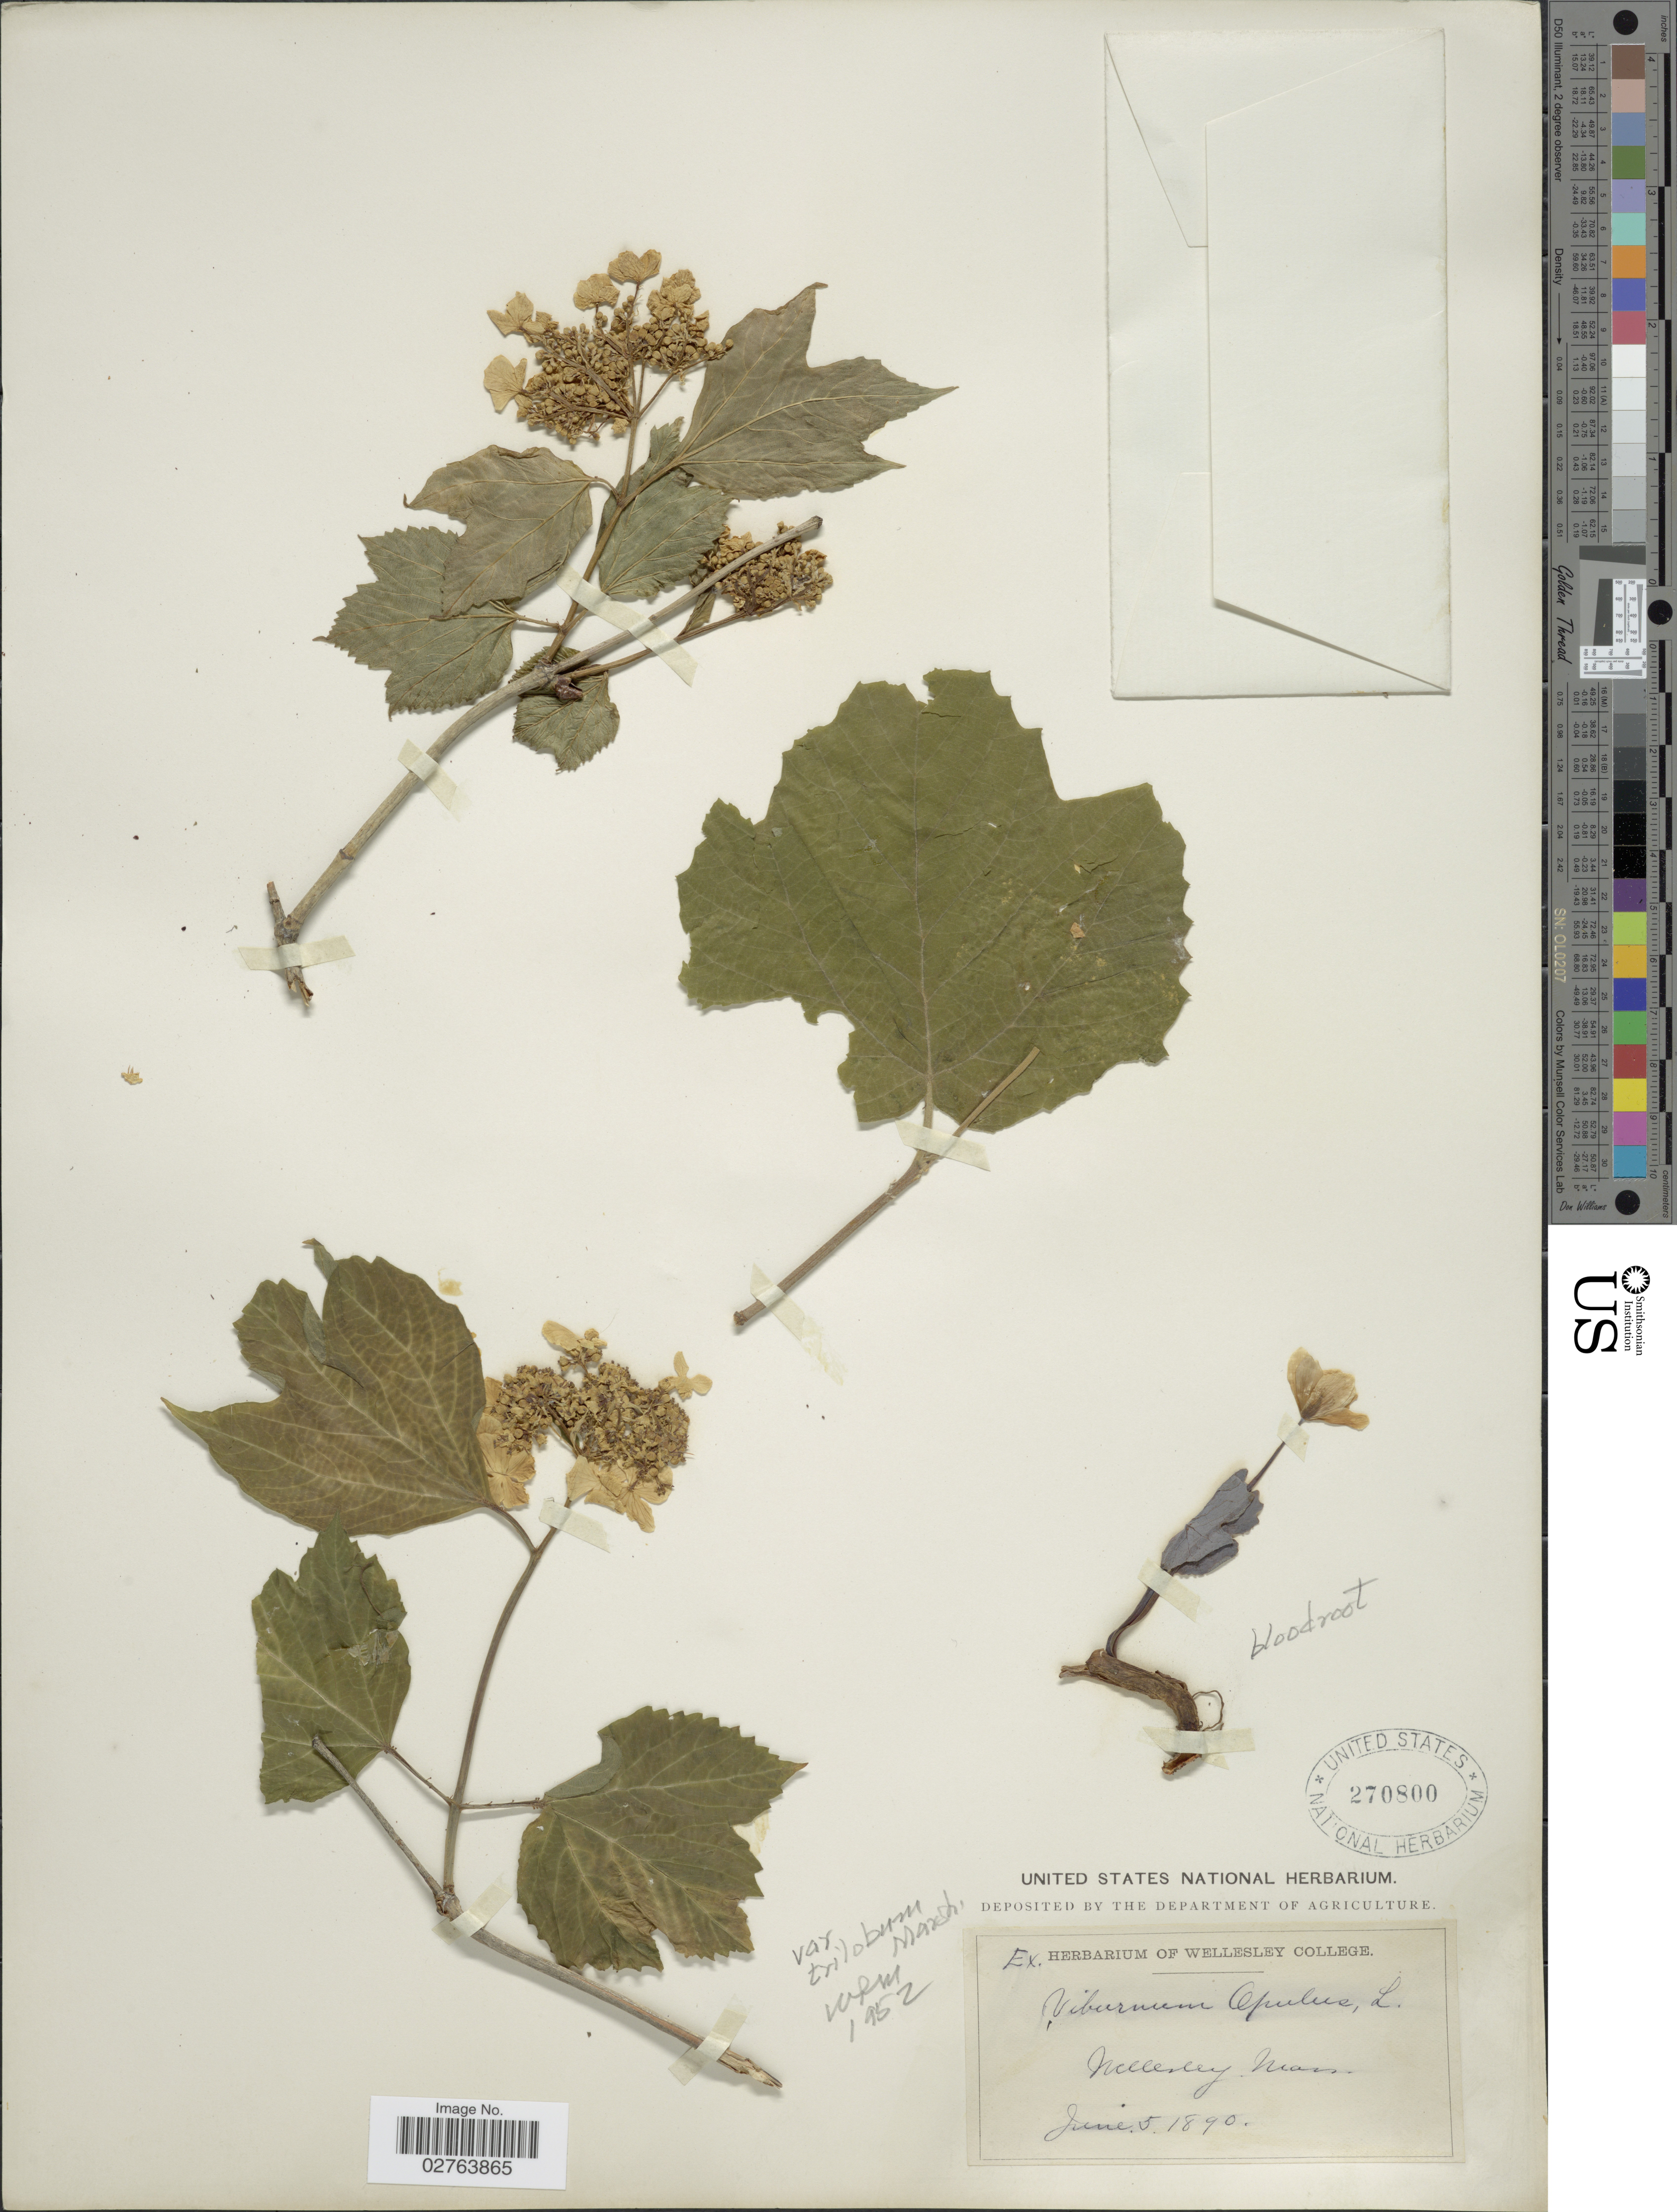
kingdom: Plantae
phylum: Tracheophyta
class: Magnoliopsida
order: Dipsacales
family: Viburnaceae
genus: Viburnum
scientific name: Viburnum opulus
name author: L.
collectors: ex herb. Wellesley College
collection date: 1890-06-05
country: United States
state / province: Massachusetts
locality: Wellesley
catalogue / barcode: US 270800